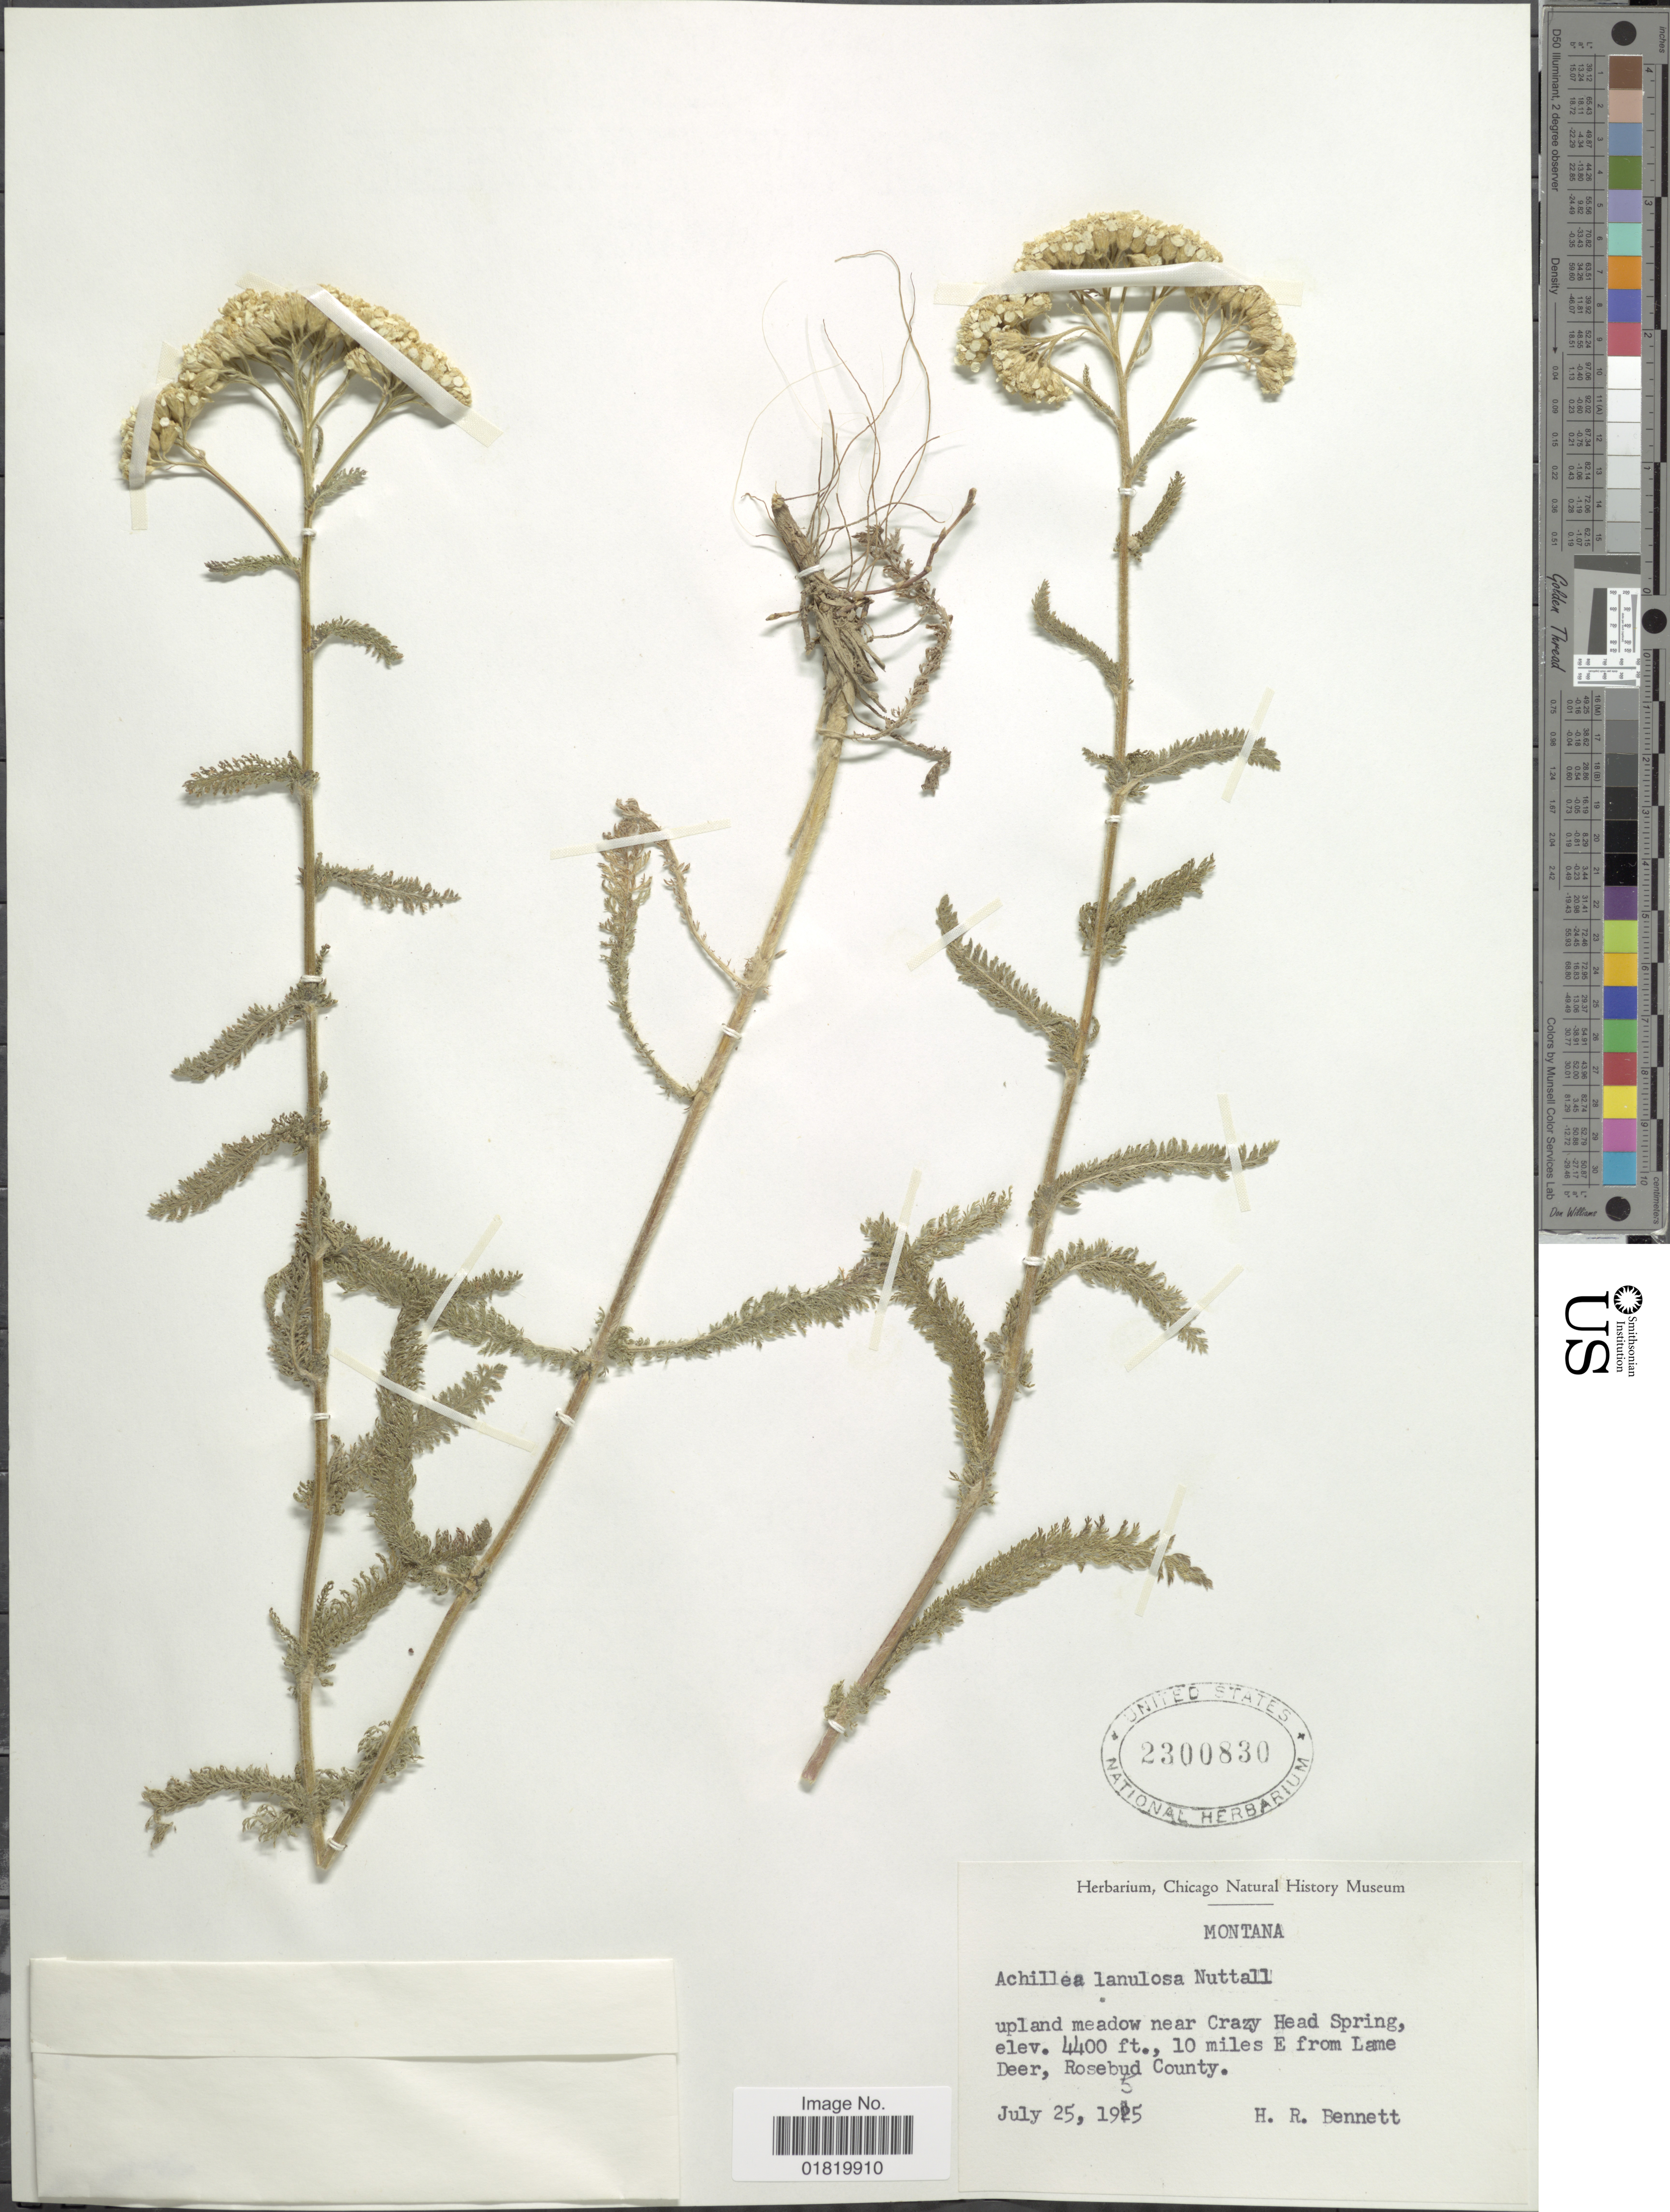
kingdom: Plantae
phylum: Tracheophyta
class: Magnoliopsida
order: Asterales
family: Asteraceae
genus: Achillea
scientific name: Achillea lanulosa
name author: Nutt.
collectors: H. R. Bennett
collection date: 1955-07-25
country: United States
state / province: Montana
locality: Upland meadow near Crazy Head Spring, 10 miles E from Lame Derr, Rosebud County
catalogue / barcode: US 2300830